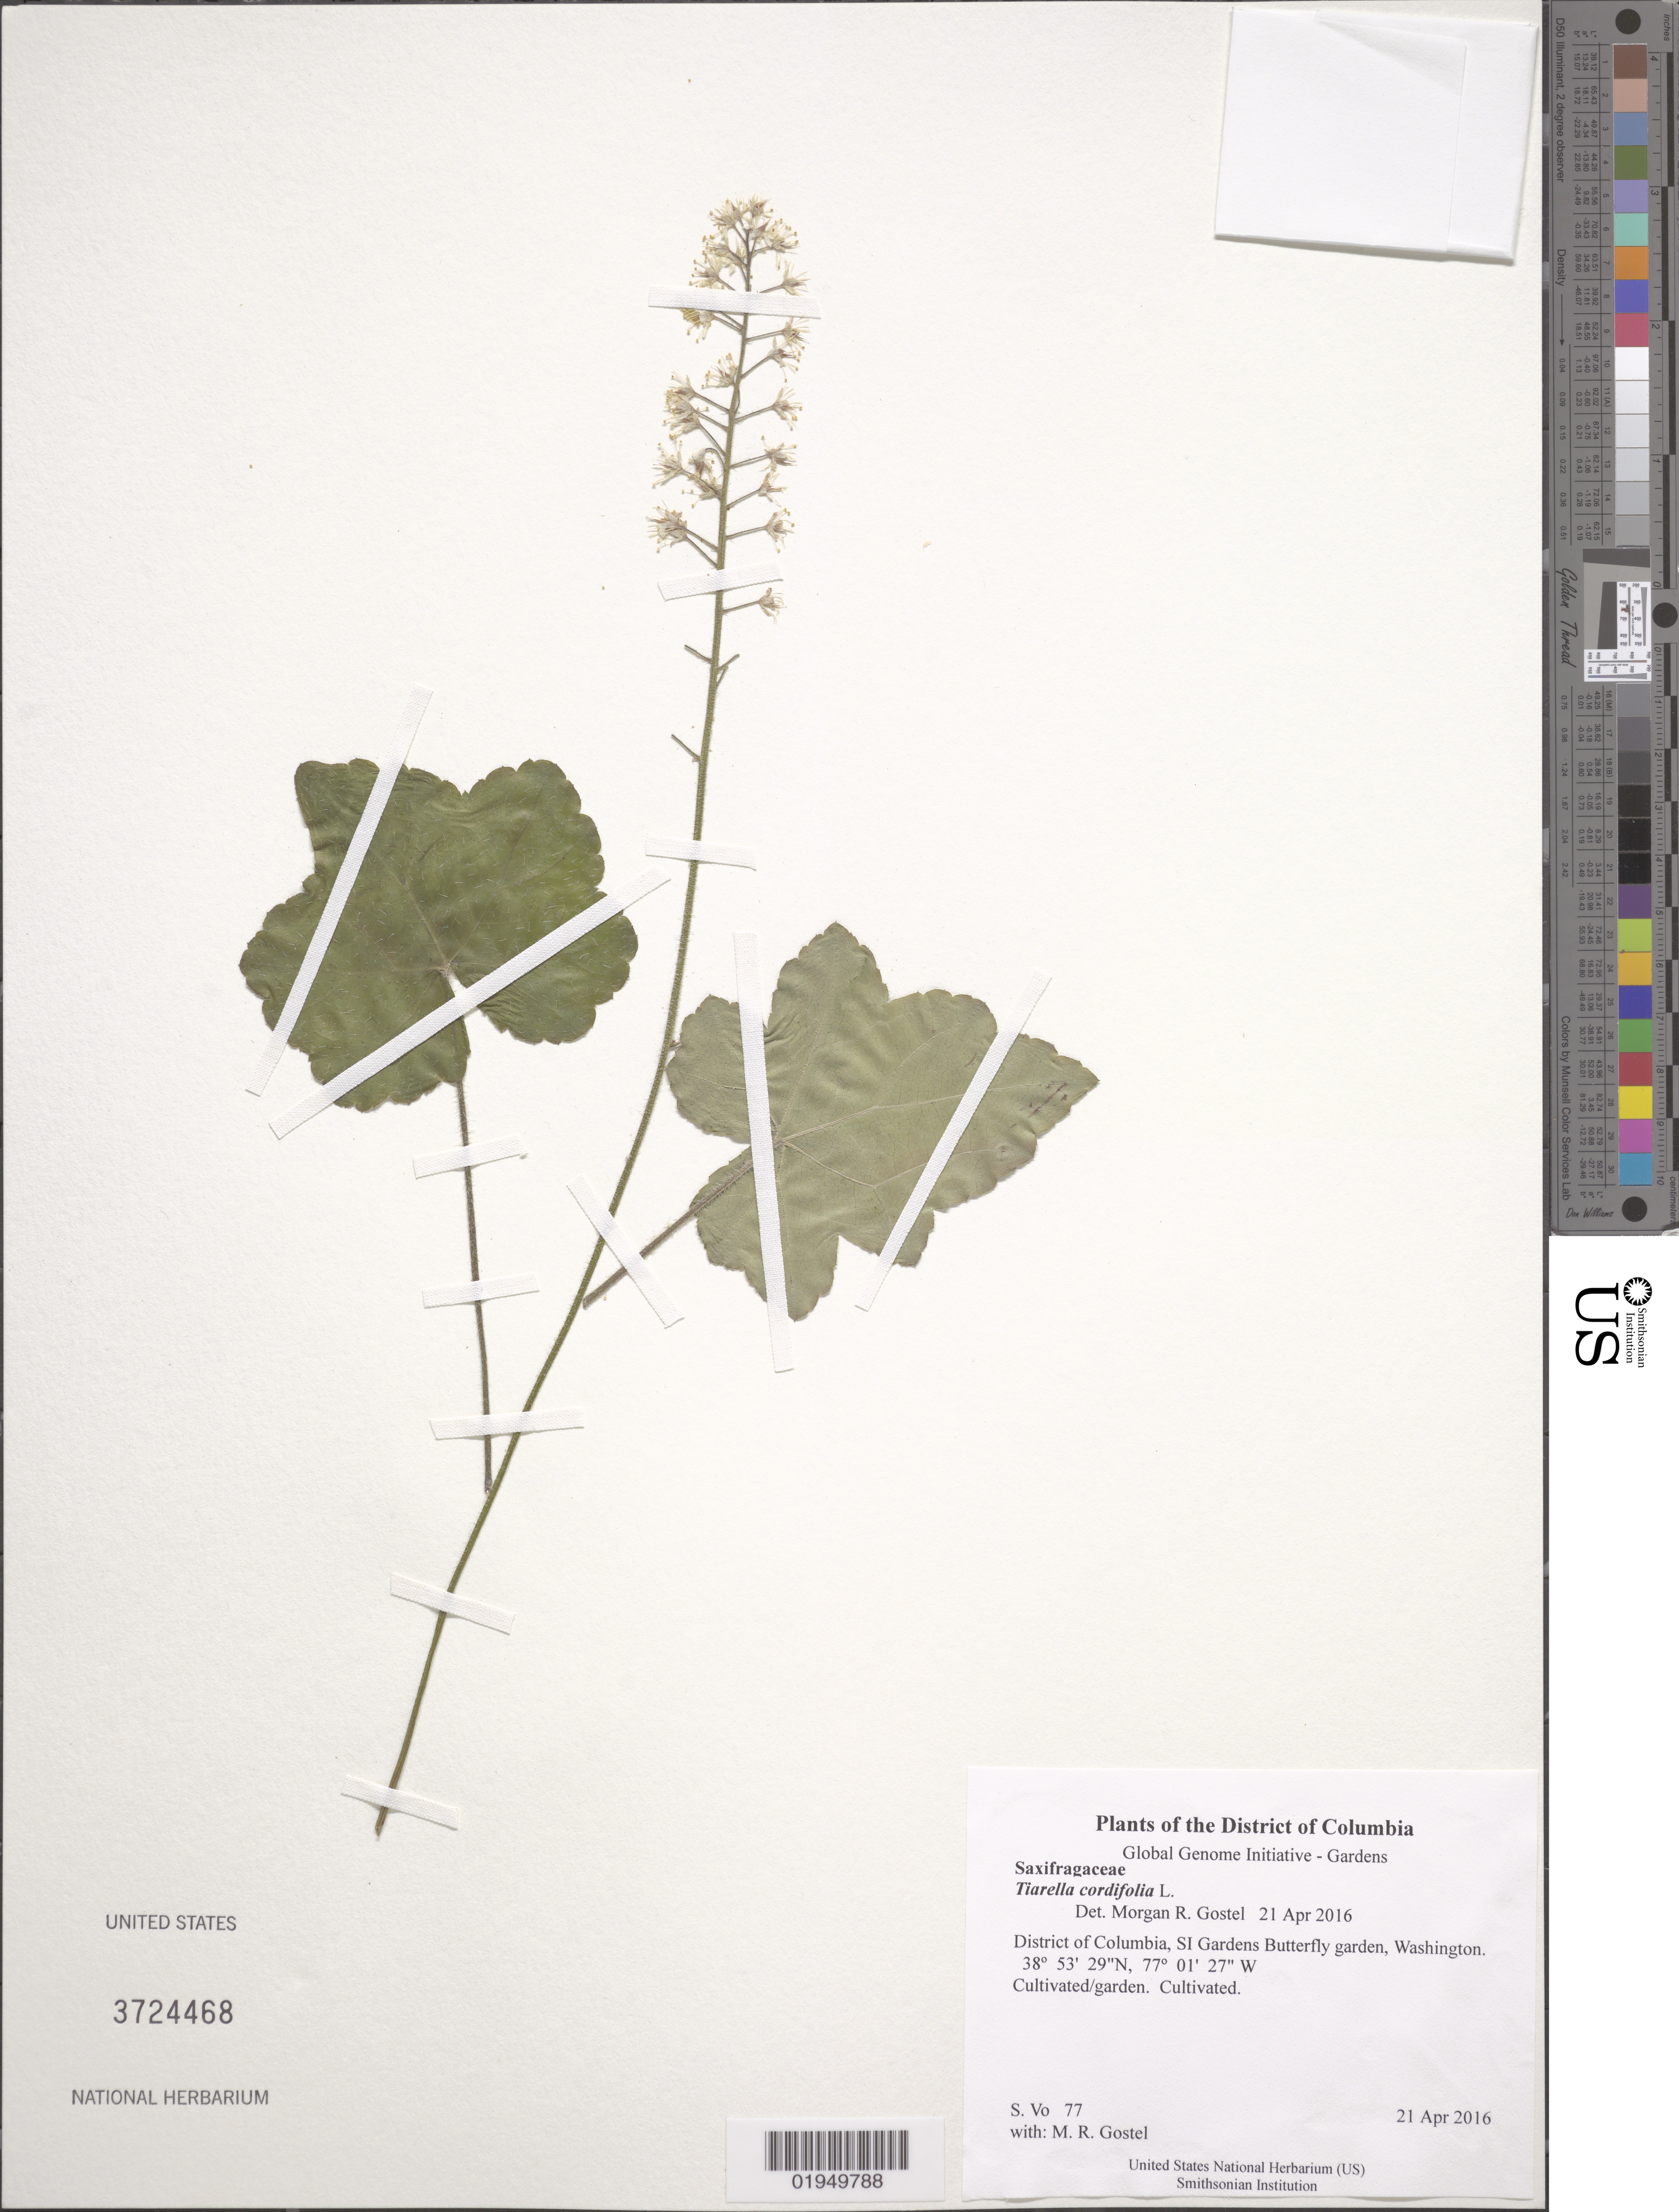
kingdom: Plantae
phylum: Tracheophyta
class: Magnoliopsida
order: Saxifragales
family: Saxifragaceae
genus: Tiarella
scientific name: Tiarella cordifolia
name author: L.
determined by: Gostel, Morgan R., (BRIT), Botanical Research Institute of Texas (UNITED STATES)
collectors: S. Vo & M. R. Gostel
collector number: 77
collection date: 2016-04-21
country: United States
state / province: District of Columbia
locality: SI Gardens Butterfly garden, Washington.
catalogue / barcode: US 3724468